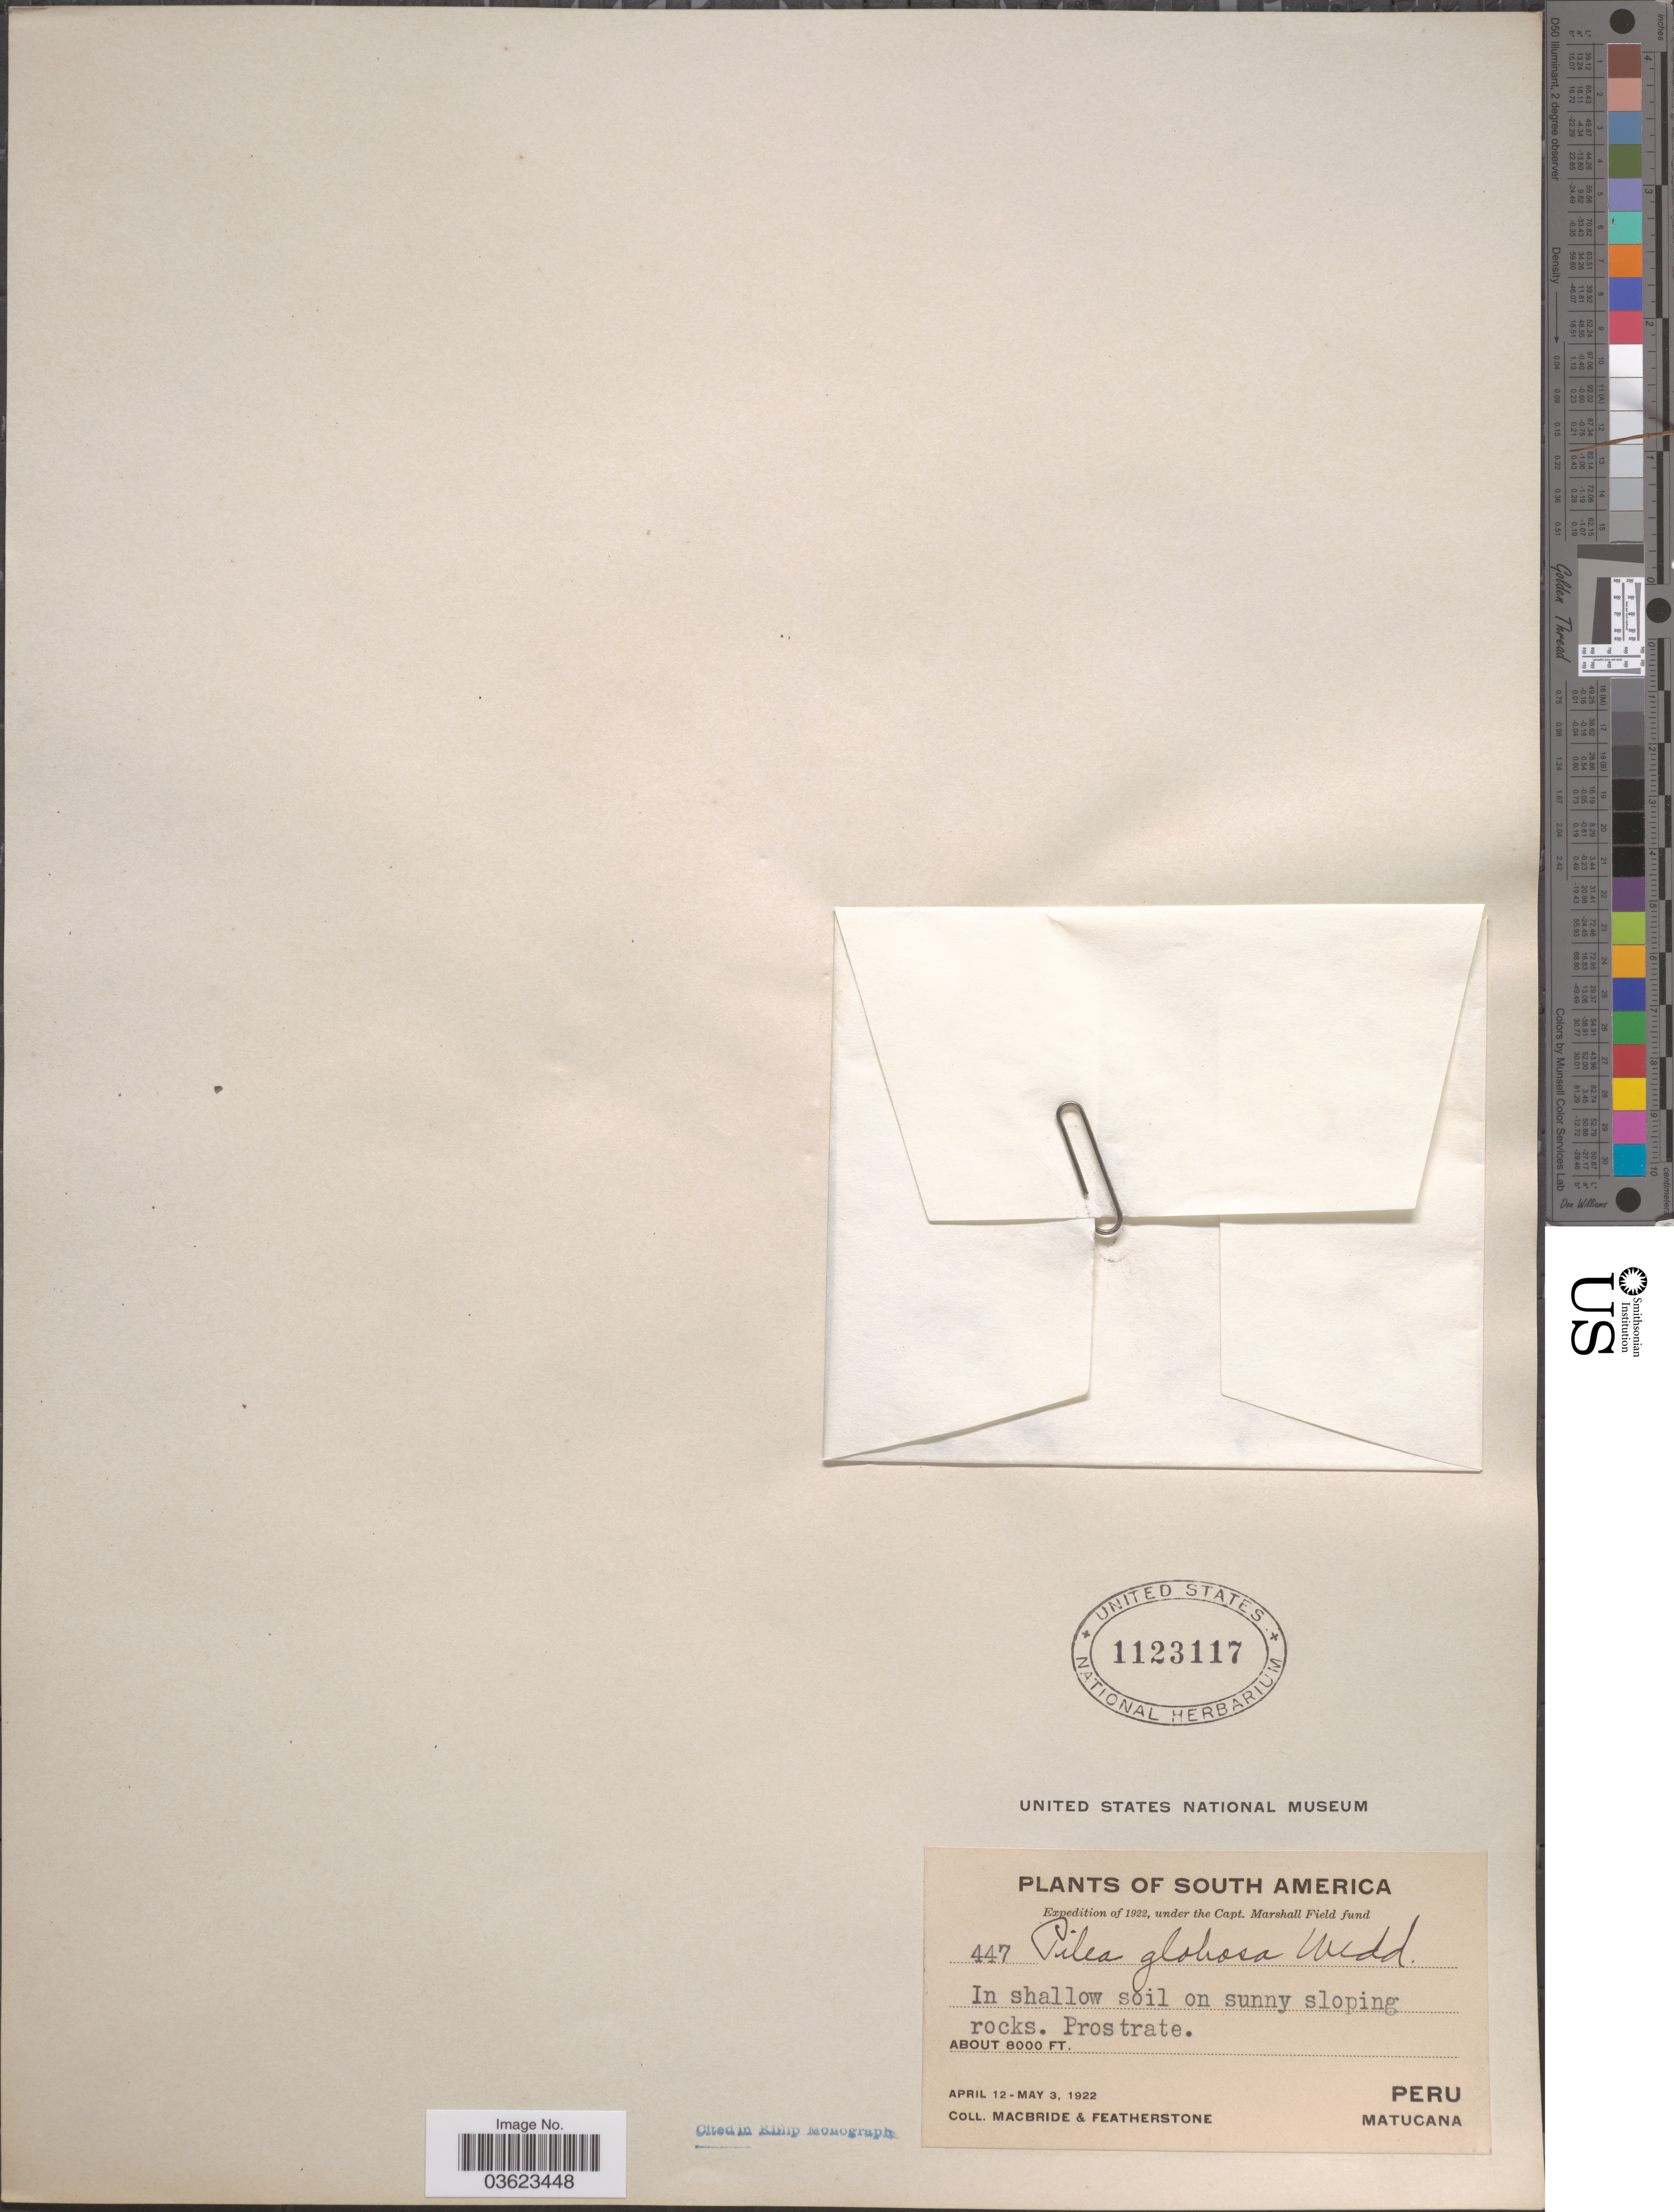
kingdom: Plantae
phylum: Tracheophyta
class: Magnoliopsida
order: Rosales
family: Urticaceae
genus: Pilea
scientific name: Pilea serpyllacea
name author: (Kunth) Liebm.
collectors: Macbride, -- & -. Featherstone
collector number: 447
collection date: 1922-04-12/1922-05-03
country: Peru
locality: Matucana.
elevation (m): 2438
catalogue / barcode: US 1123117